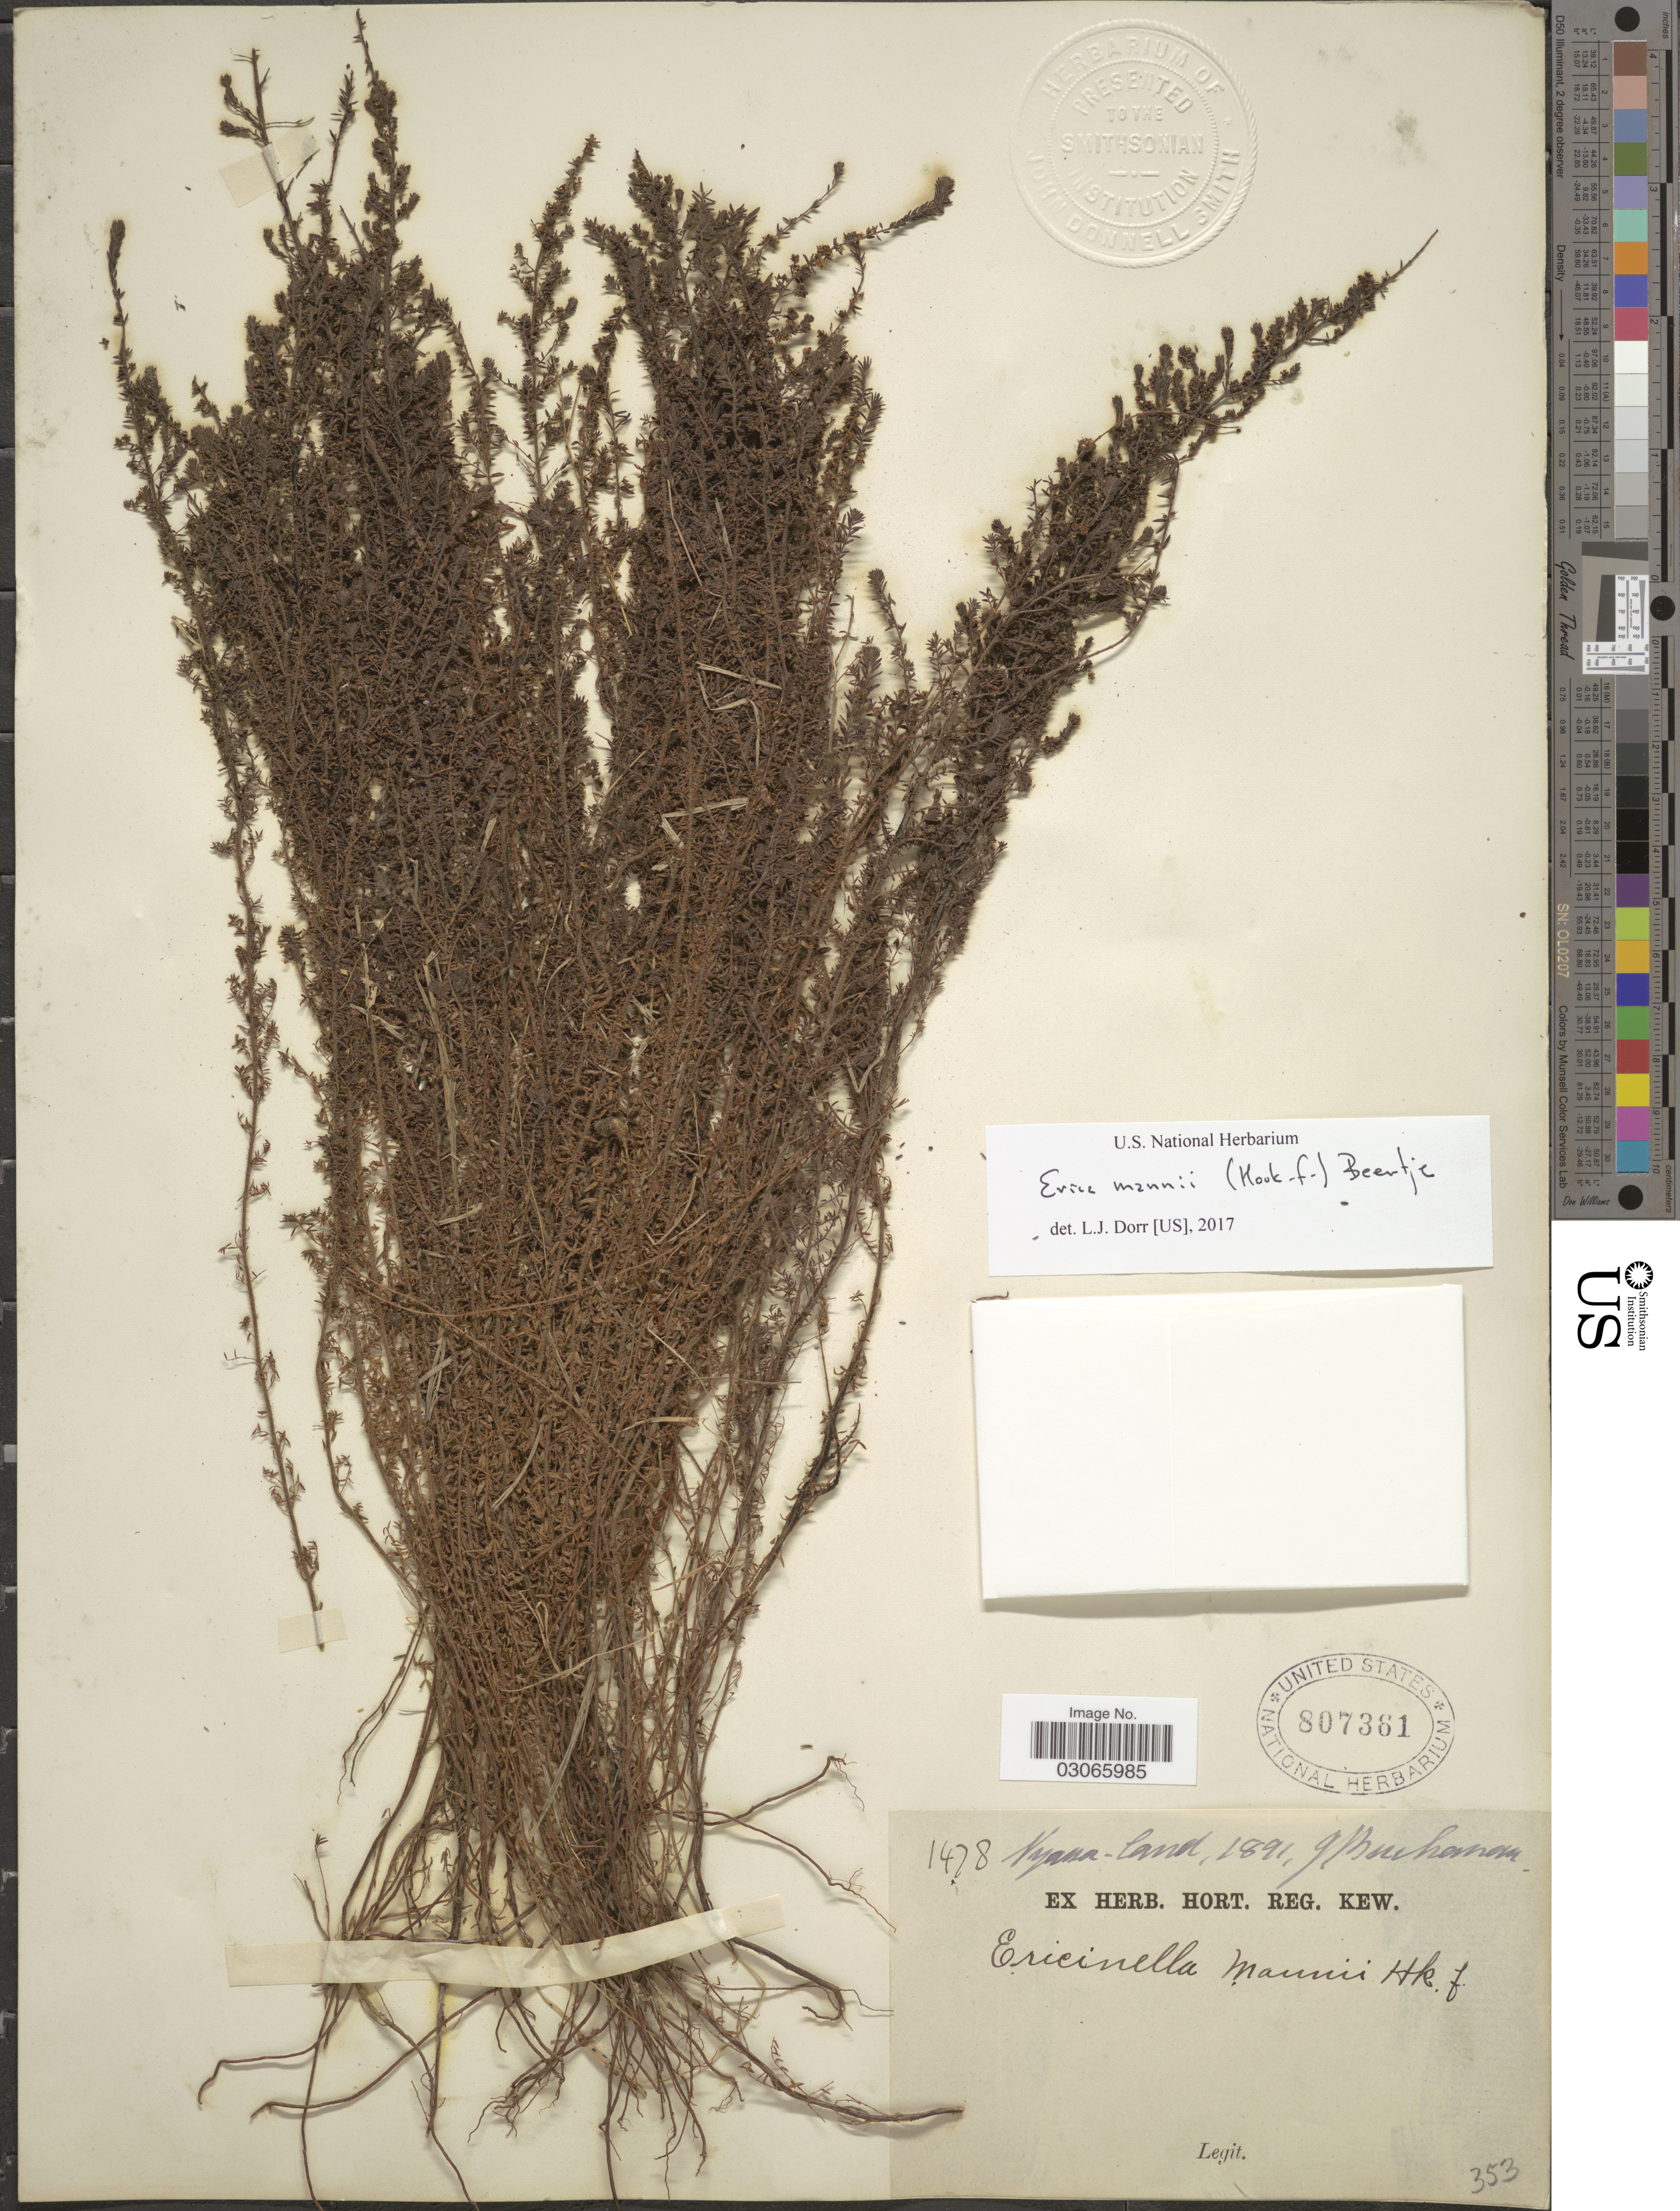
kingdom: Plantae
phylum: Tracheophyta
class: Magnoliopsida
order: Ericales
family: Ericaceae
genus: Erica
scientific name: Erica mannii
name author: (Hook. f.) Beentje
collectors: J. Buchanan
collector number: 1478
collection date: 1891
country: Malawi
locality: Nyasa-land.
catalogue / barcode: US 807361